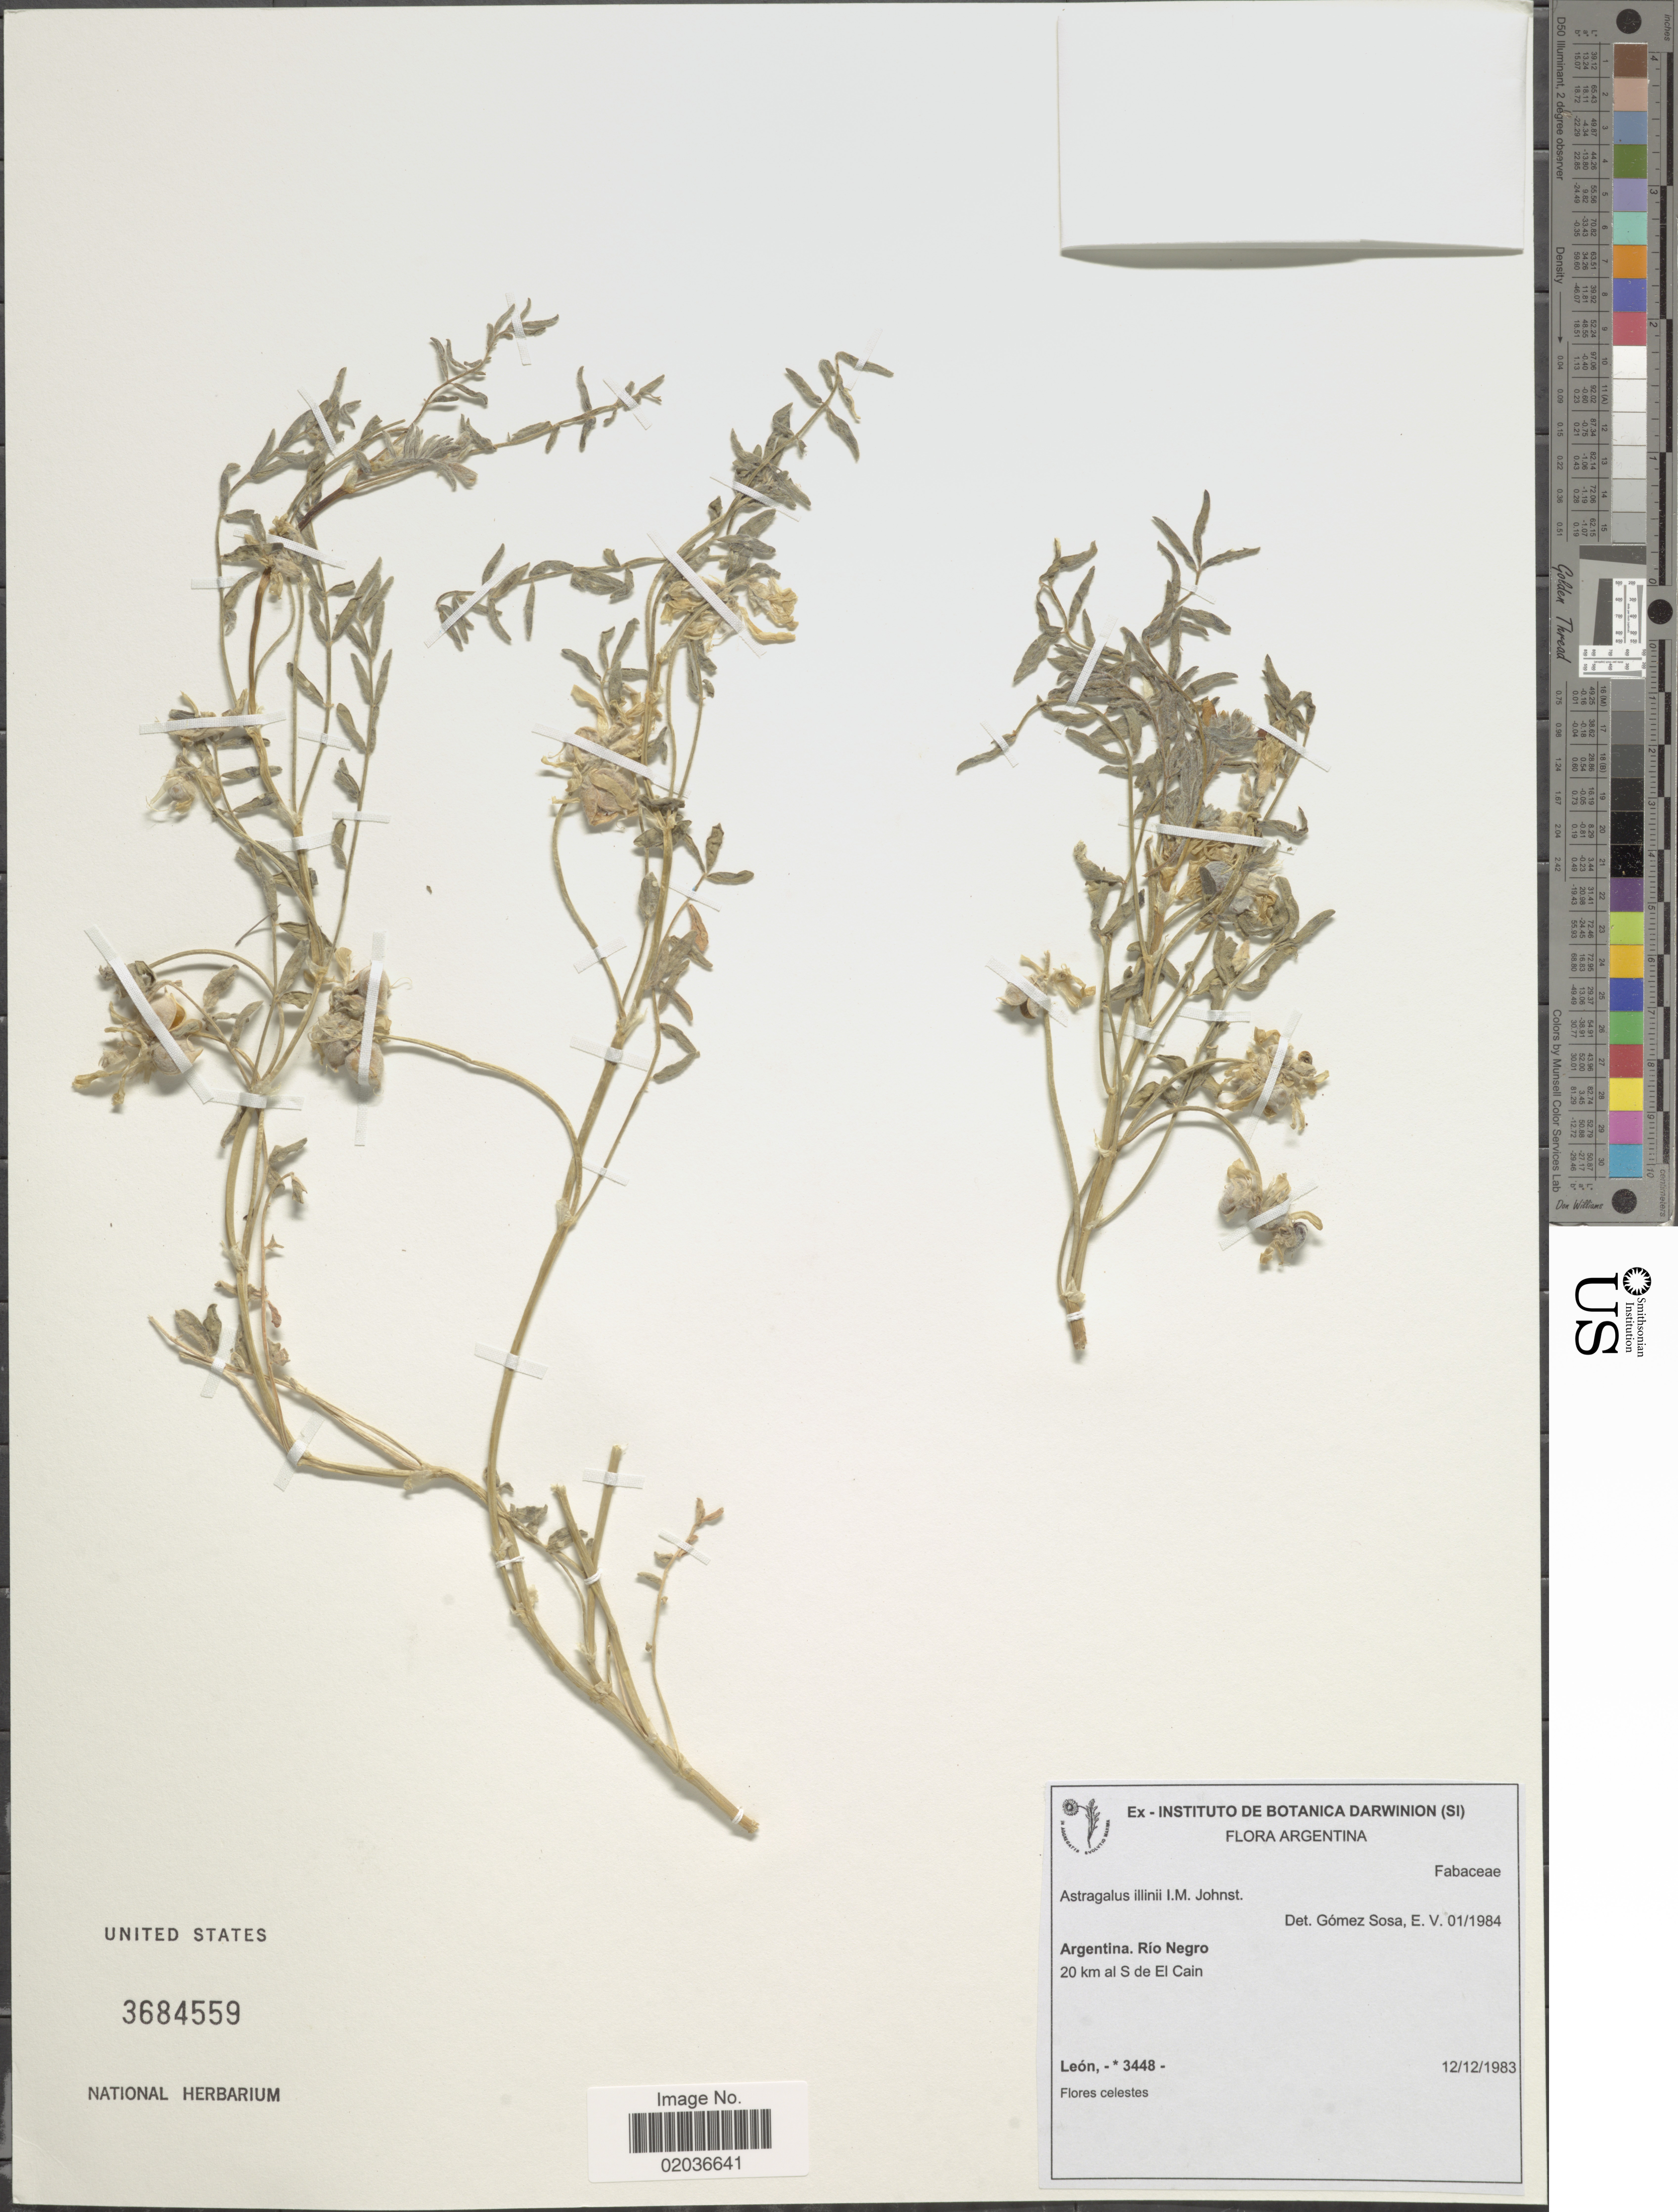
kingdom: Plantae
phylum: Tracheophyta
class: Magnoliopsida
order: Fabales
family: Fabaceae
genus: Astragalus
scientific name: Astragalus illinii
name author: I.M. Johnst.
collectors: -. León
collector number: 3448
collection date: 1983-12-12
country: Argentina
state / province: Rio Negro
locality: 20 km al S de El Cain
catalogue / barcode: US 3684559